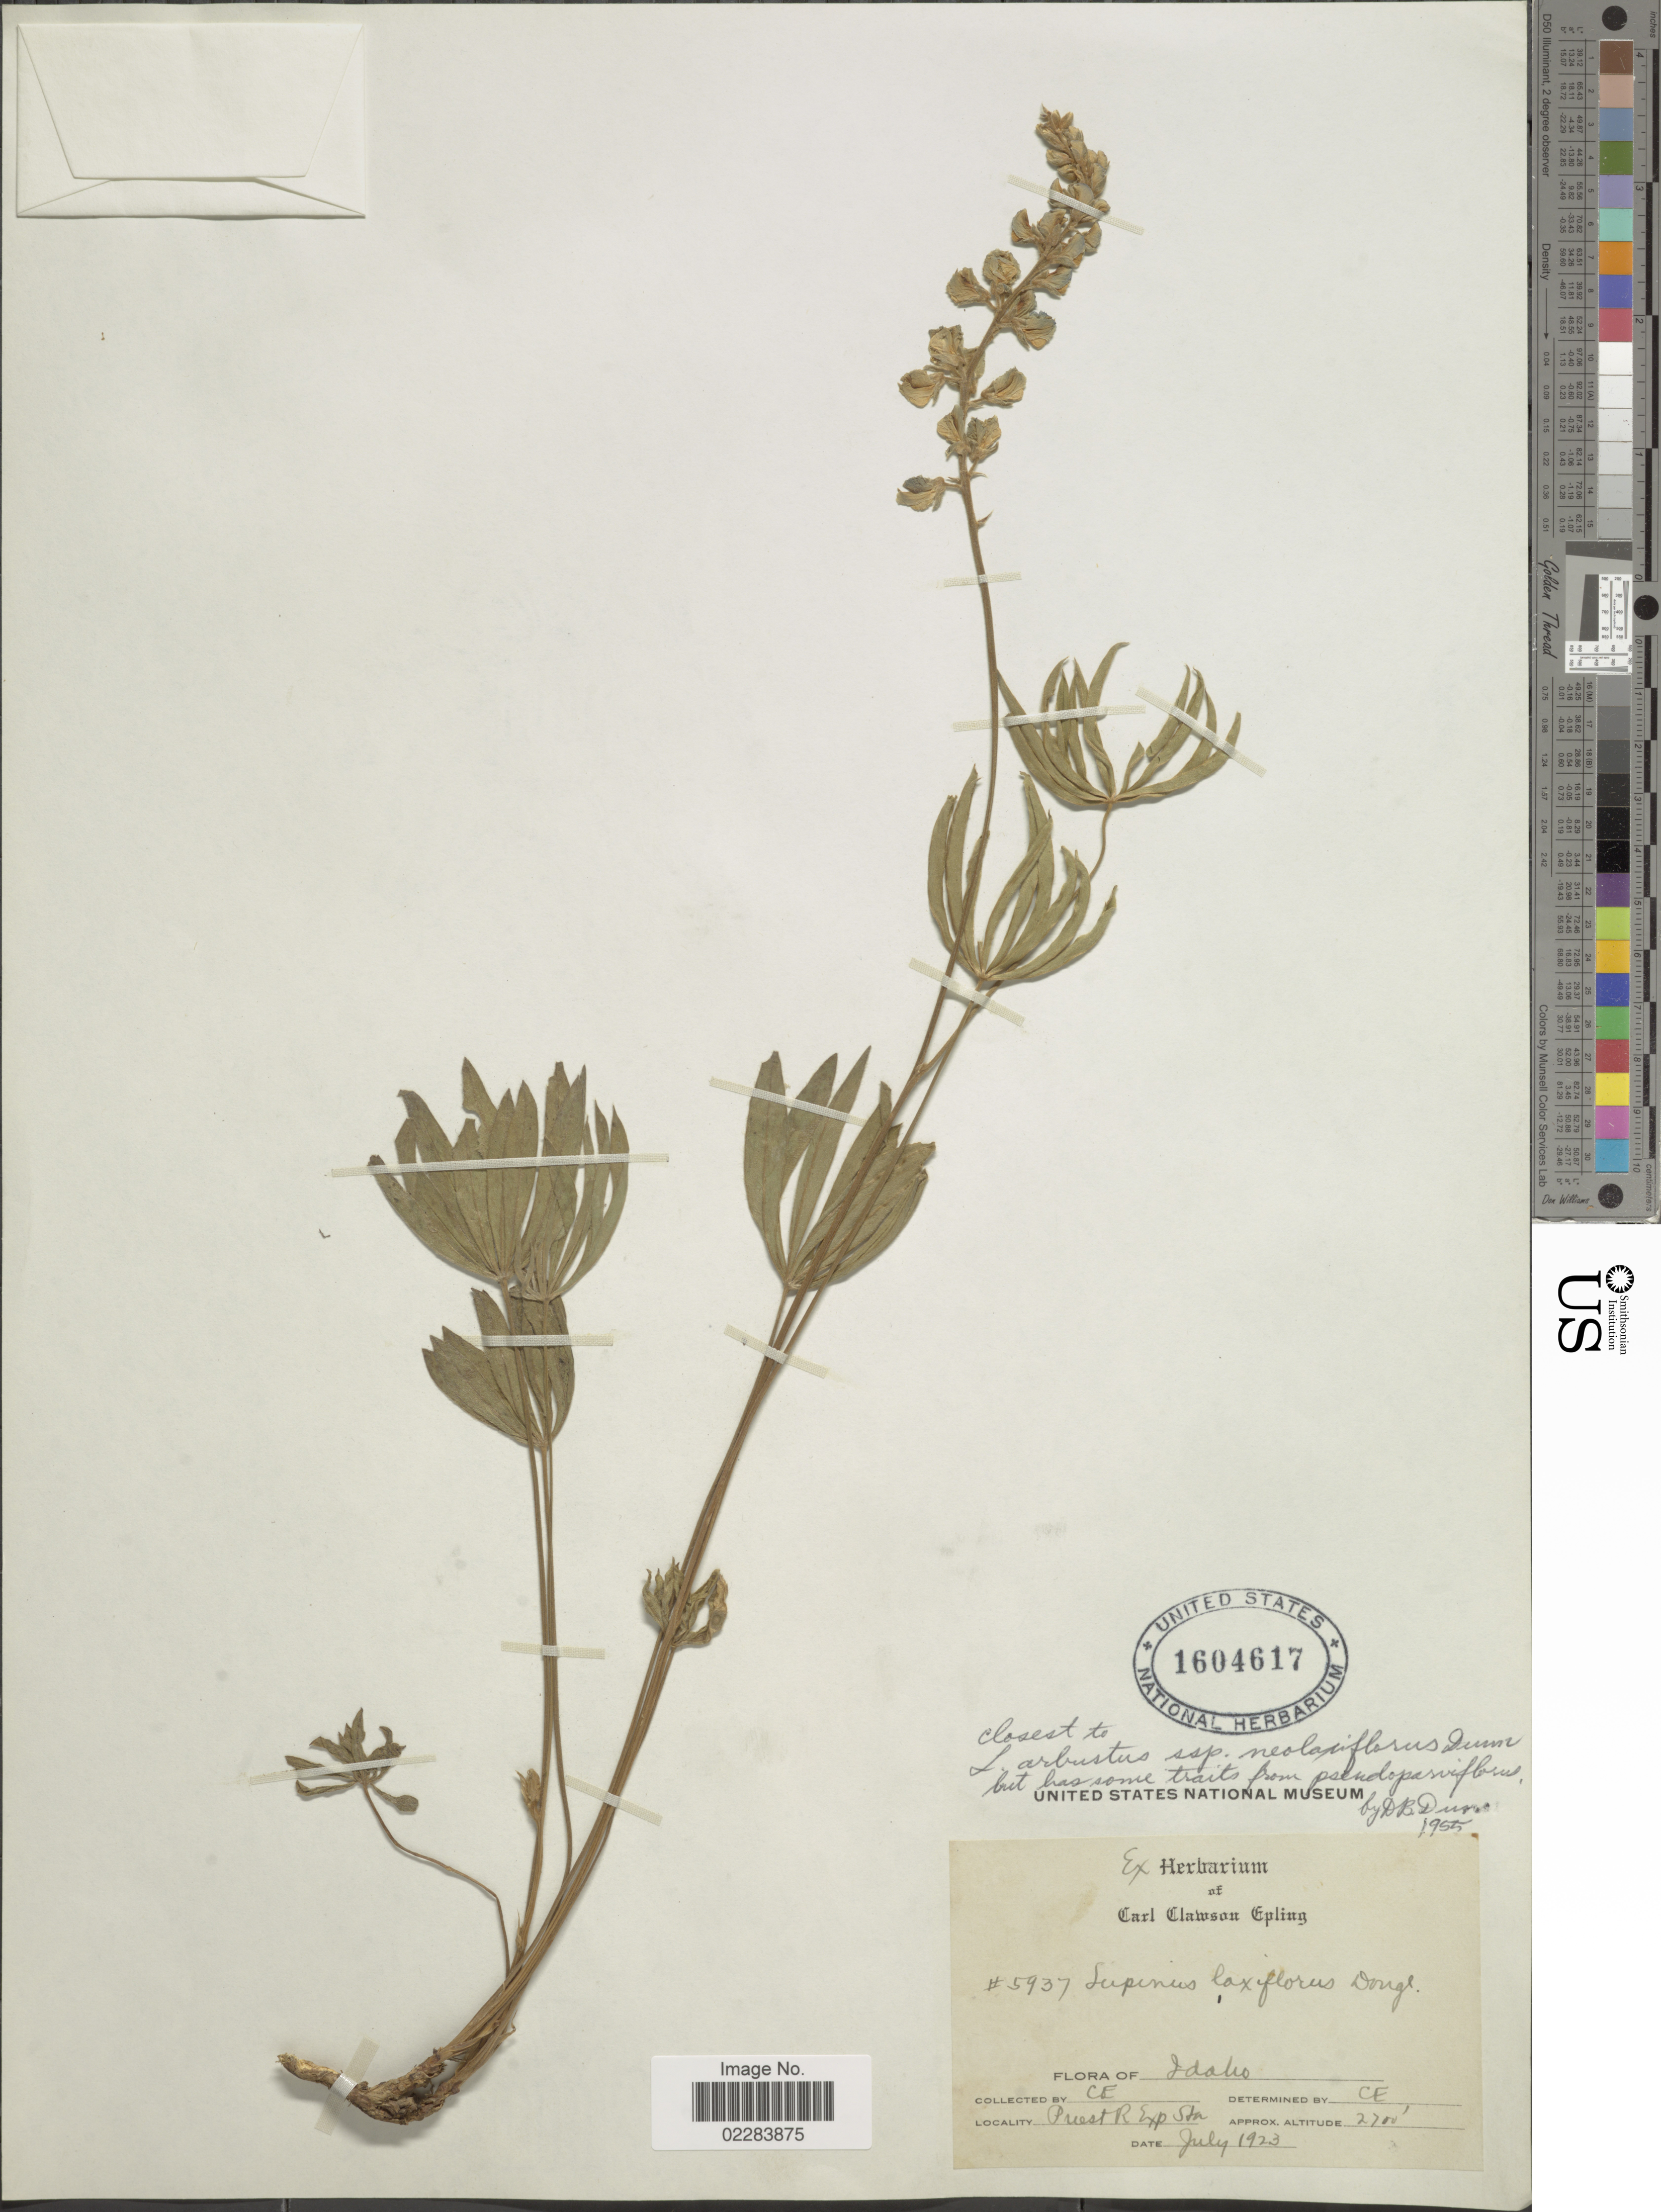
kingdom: Plantae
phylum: Tracheophyta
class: Magnoliopsida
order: Fabales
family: Fabaceae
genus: Lupinus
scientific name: Lupinus arbustus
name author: Lindl.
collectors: C. C. Epling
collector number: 5937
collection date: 1923-07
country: United States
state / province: Idaho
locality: Puest R. exp. Sta.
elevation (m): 823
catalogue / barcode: US 1604617